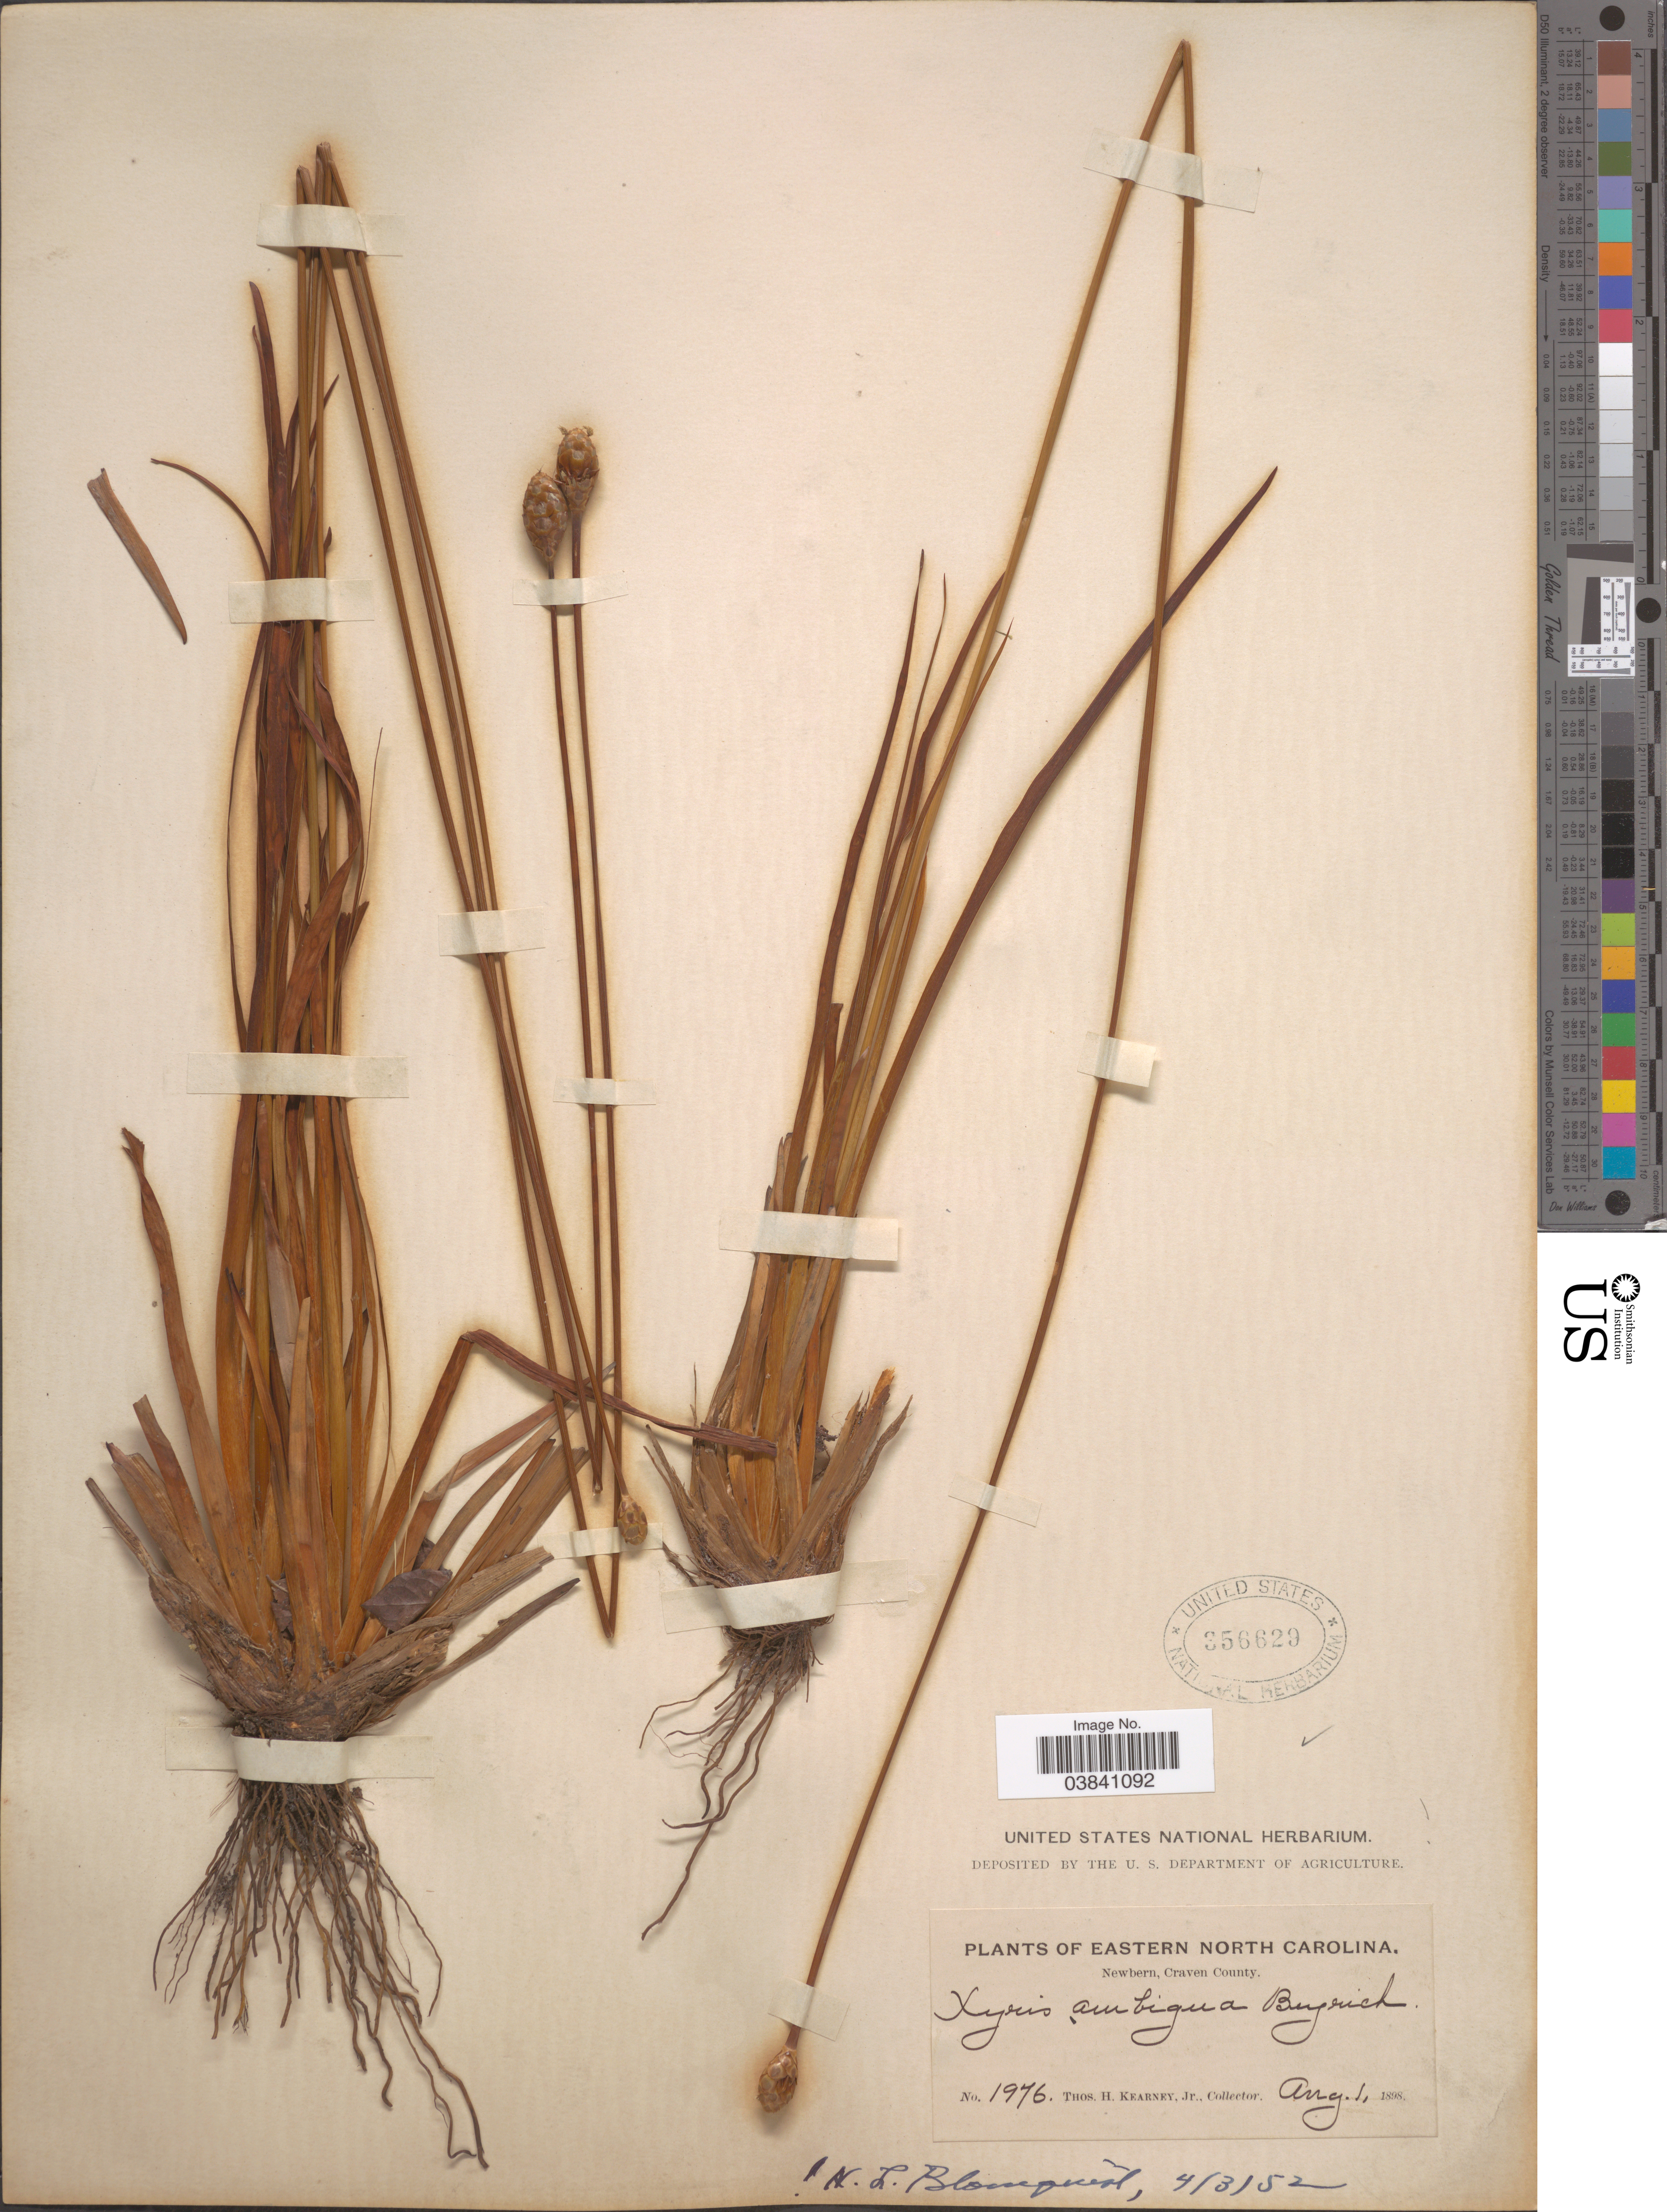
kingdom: Plantae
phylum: Tracheophyta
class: Liliopsida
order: Poales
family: Xyridaceae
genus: Xyris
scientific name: Xyris ambigua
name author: Beyr. ex Kunth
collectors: T. H. Kearney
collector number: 1976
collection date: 1898-08-01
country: United States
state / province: North Carolina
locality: Eastern North Carolina. Newbern, Craven County.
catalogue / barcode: US 356629